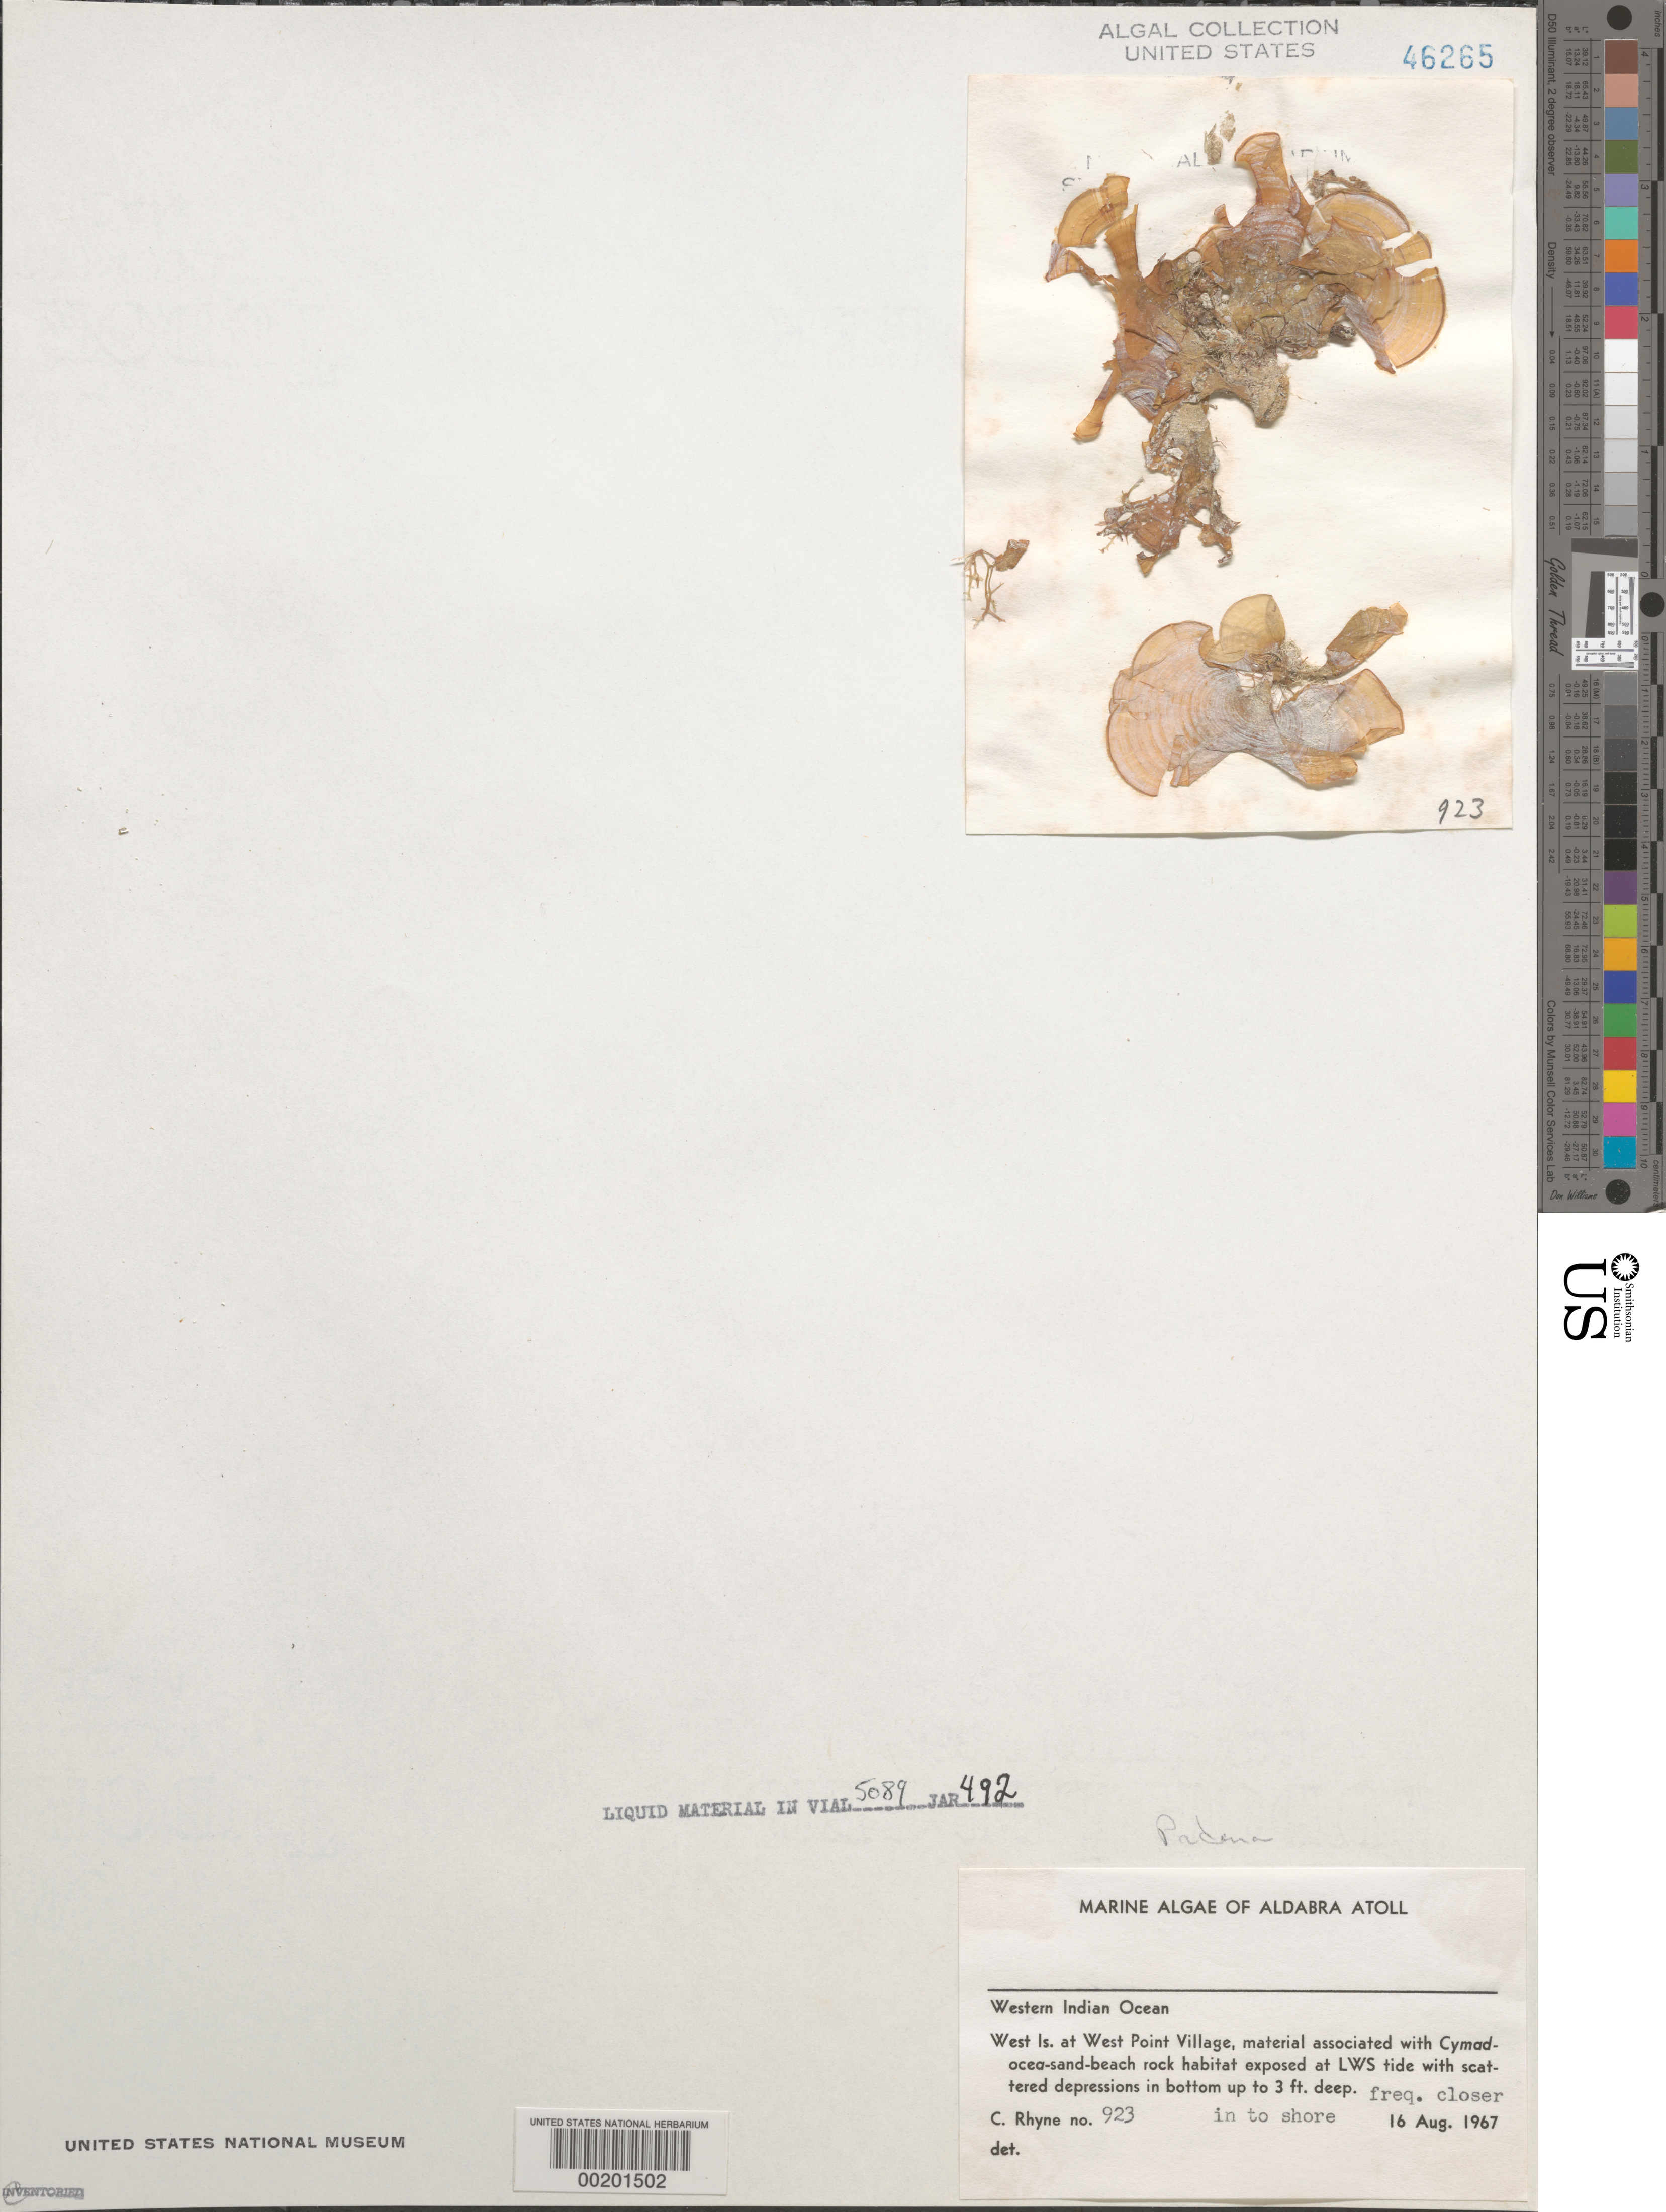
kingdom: Chromista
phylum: Ochrophyta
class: Phaeophyceae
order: Dictyotales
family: Dictyotaceae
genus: Padina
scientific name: Padina sp.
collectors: C. Rhyne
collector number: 923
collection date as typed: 16 Aug 1967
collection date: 1967-08-16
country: Seychelles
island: Aldabra Atoll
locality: West Islet, West Point Village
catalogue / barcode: US 46265